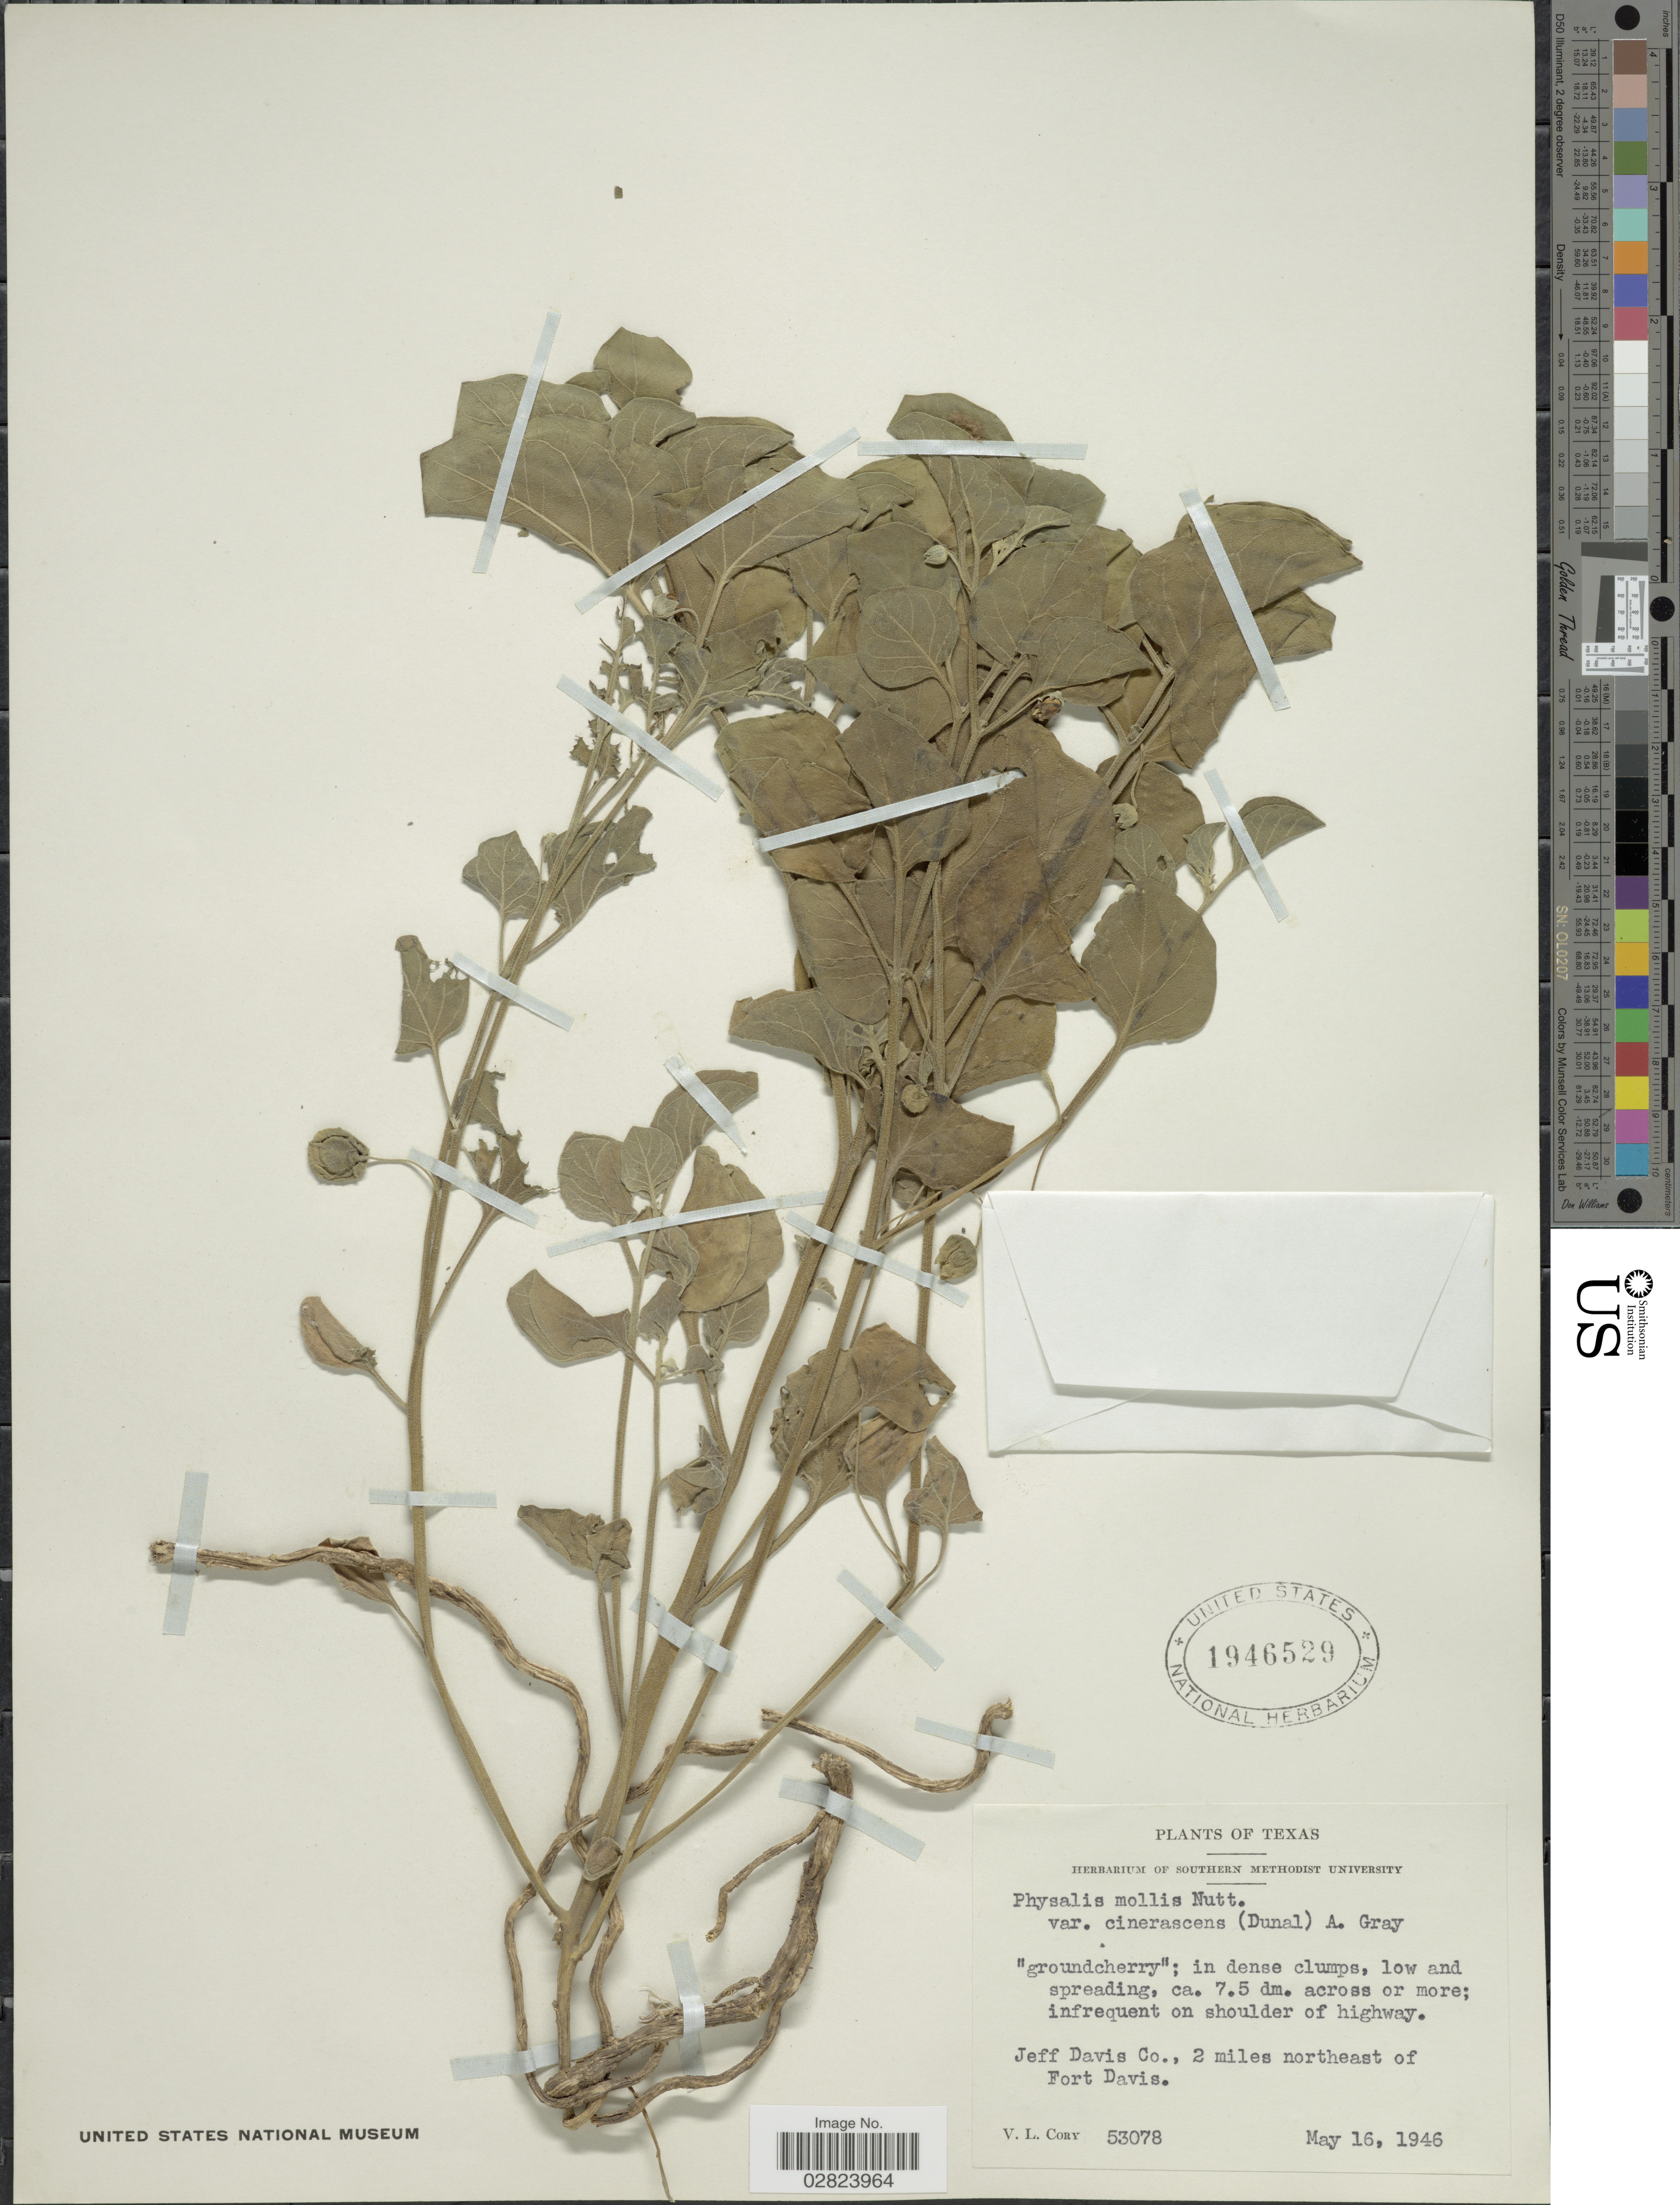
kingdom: Plantae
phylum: Tracheophyta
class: Magnoliopsida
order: Solanales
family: Solanaceae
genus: Physalis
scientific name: Physalis mollis var. cinerascens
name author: (Dunal) A. Gray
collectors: V. Cory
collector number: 53078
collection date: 1946-05-16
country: United States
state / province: Texas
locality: Jeff Davis Co., 2 miles northeast of Fort Davis.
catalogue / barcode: US 1946529